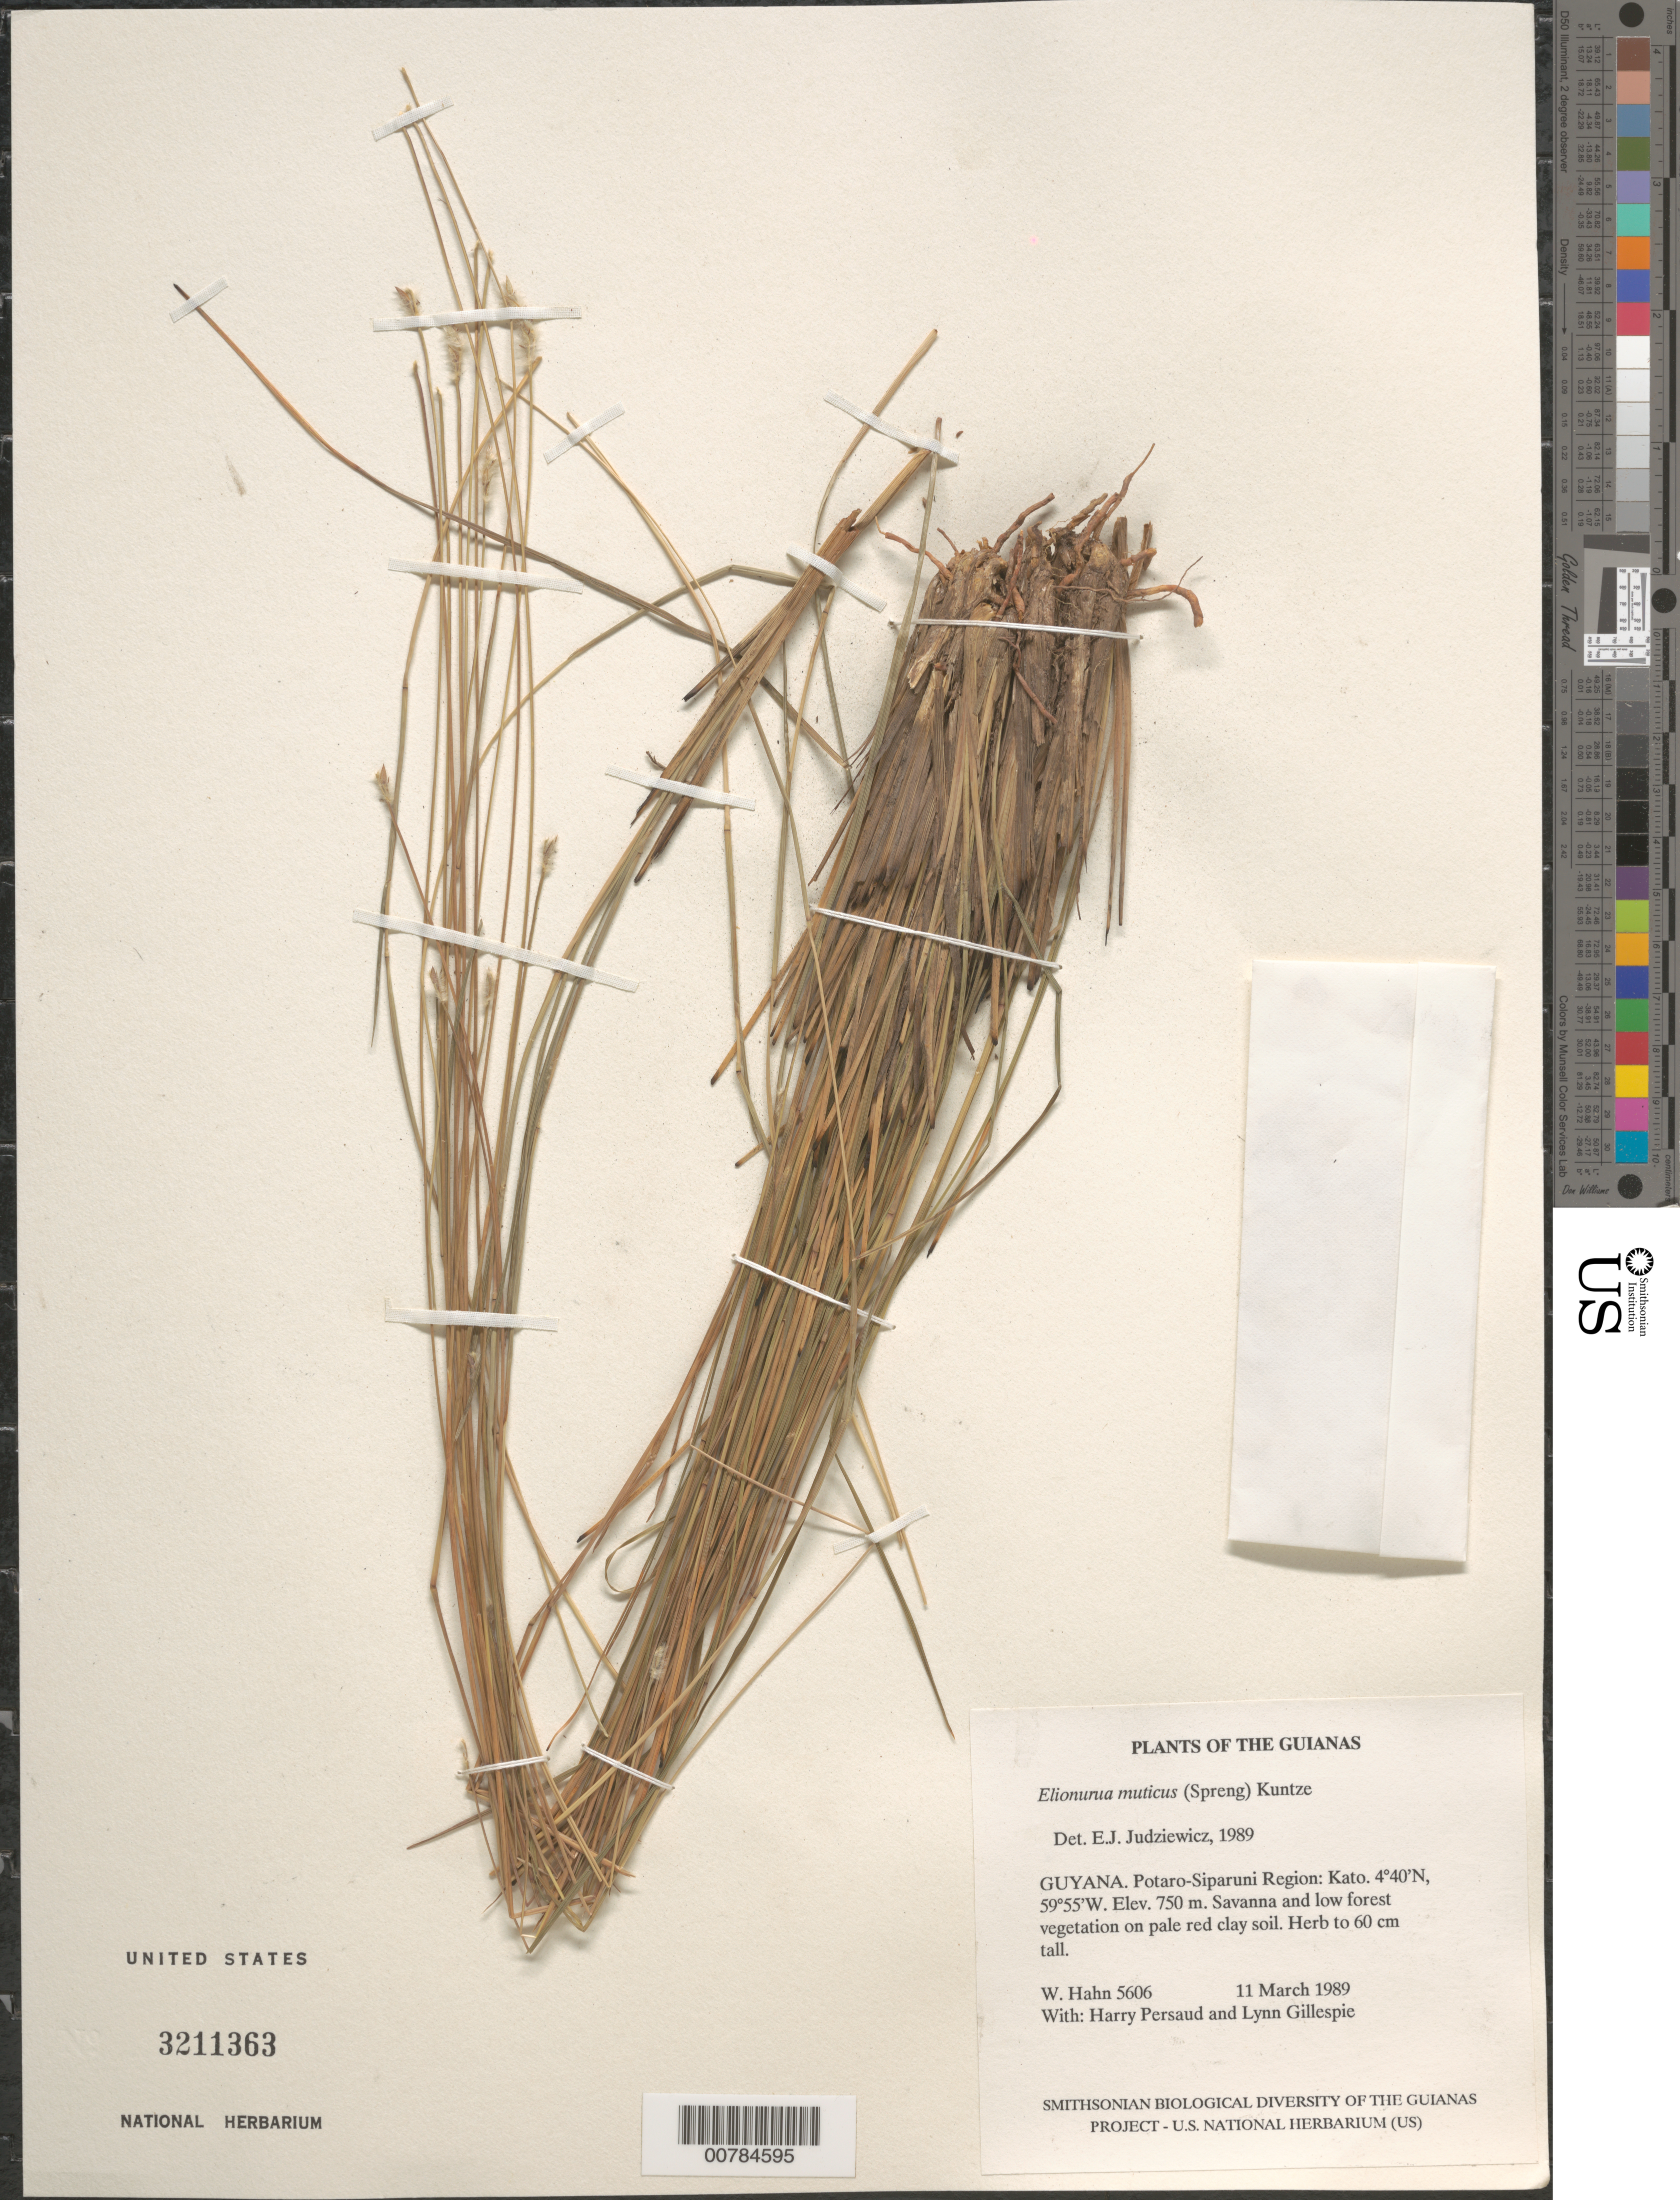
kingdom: Plantae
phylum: Tracheophyta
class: Liliopsida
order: Poales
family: Poaceae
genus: Elionurus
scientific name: Elionurus muticus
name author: (Spreng.) Kuntze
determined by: Judziewicz, E. J.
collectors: W. Hahn, H. Persaud & L. J. Gillespie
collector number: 5606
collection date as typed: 11 March 1989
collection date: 1989-03-11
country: Guyana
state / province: Potaro-Siparuni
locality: Kato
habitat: Savanna and low forest vegetation on pale red clay soil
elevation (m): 750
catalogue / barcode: US 3211363